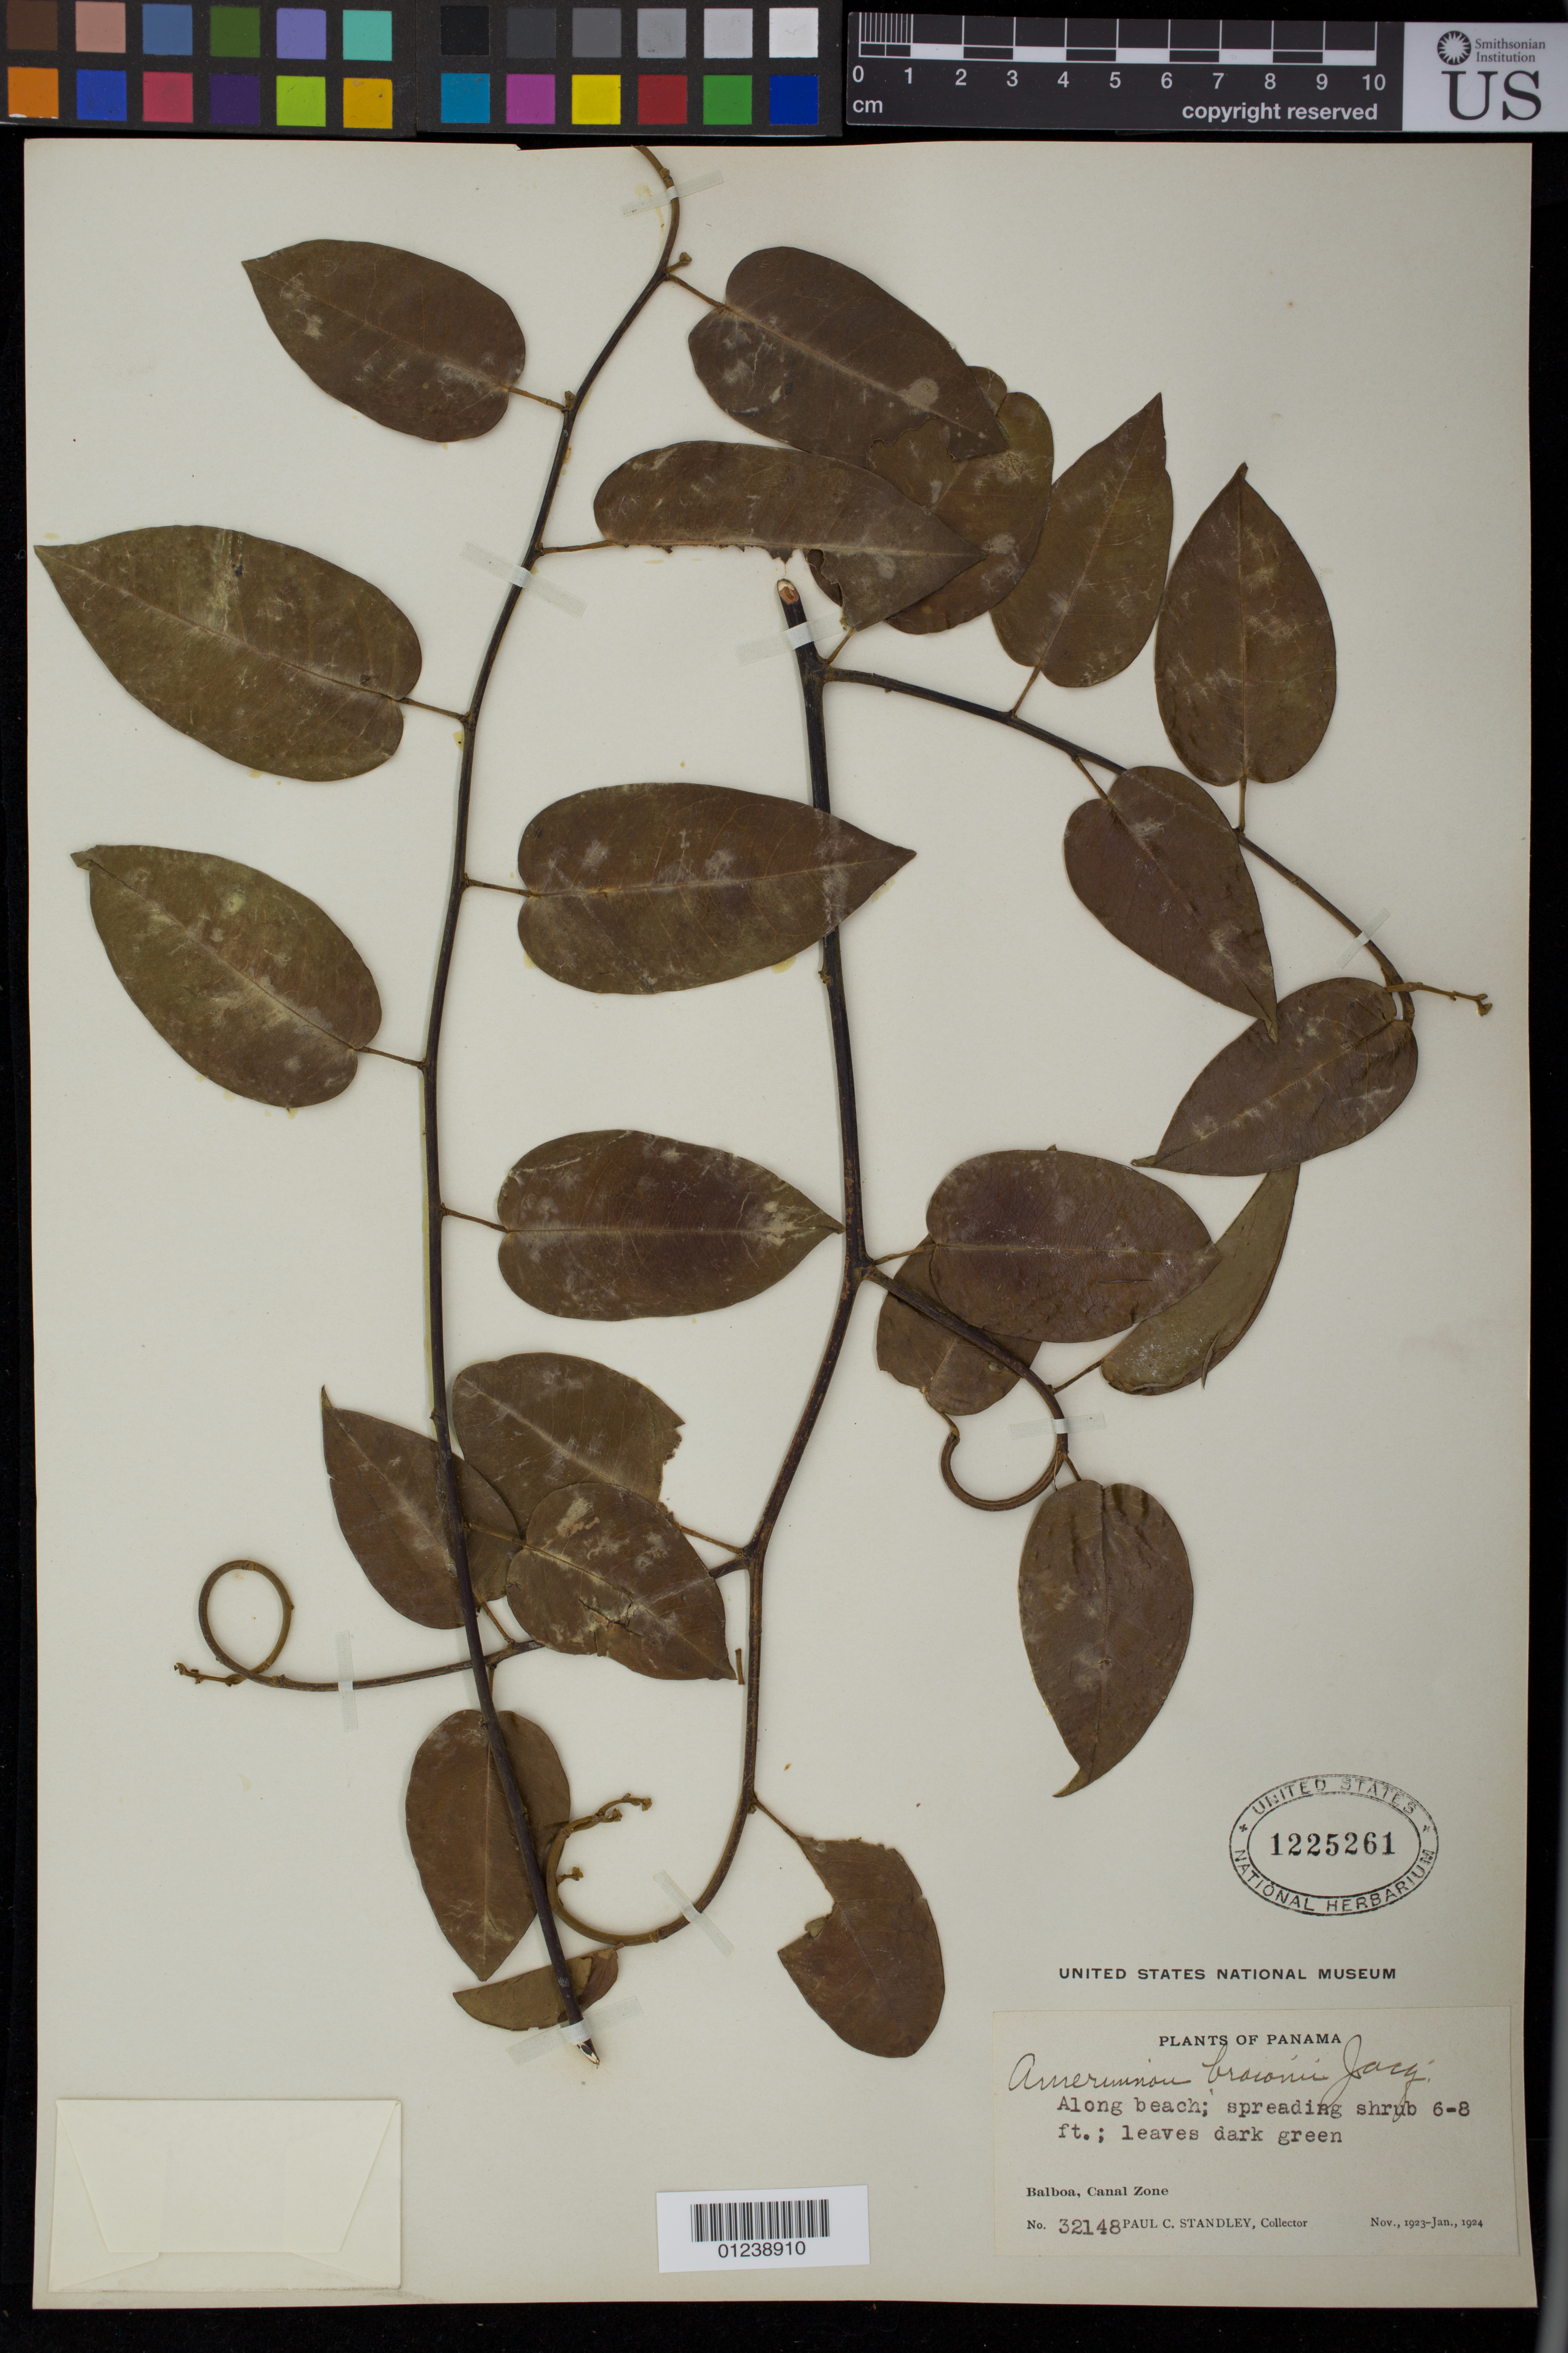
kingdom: Plantae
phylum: Tracheophyta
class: Magnoliopsida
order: Fabales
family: Fabaceae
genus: Dalbergia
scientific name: Dalbergia brownei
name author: (Jacq.) Schinz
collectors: P. C. Standley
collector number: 32148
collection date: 1923-11/1924-01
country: Panama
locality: Balboa, Canal Zone.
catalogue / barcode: US 1225261